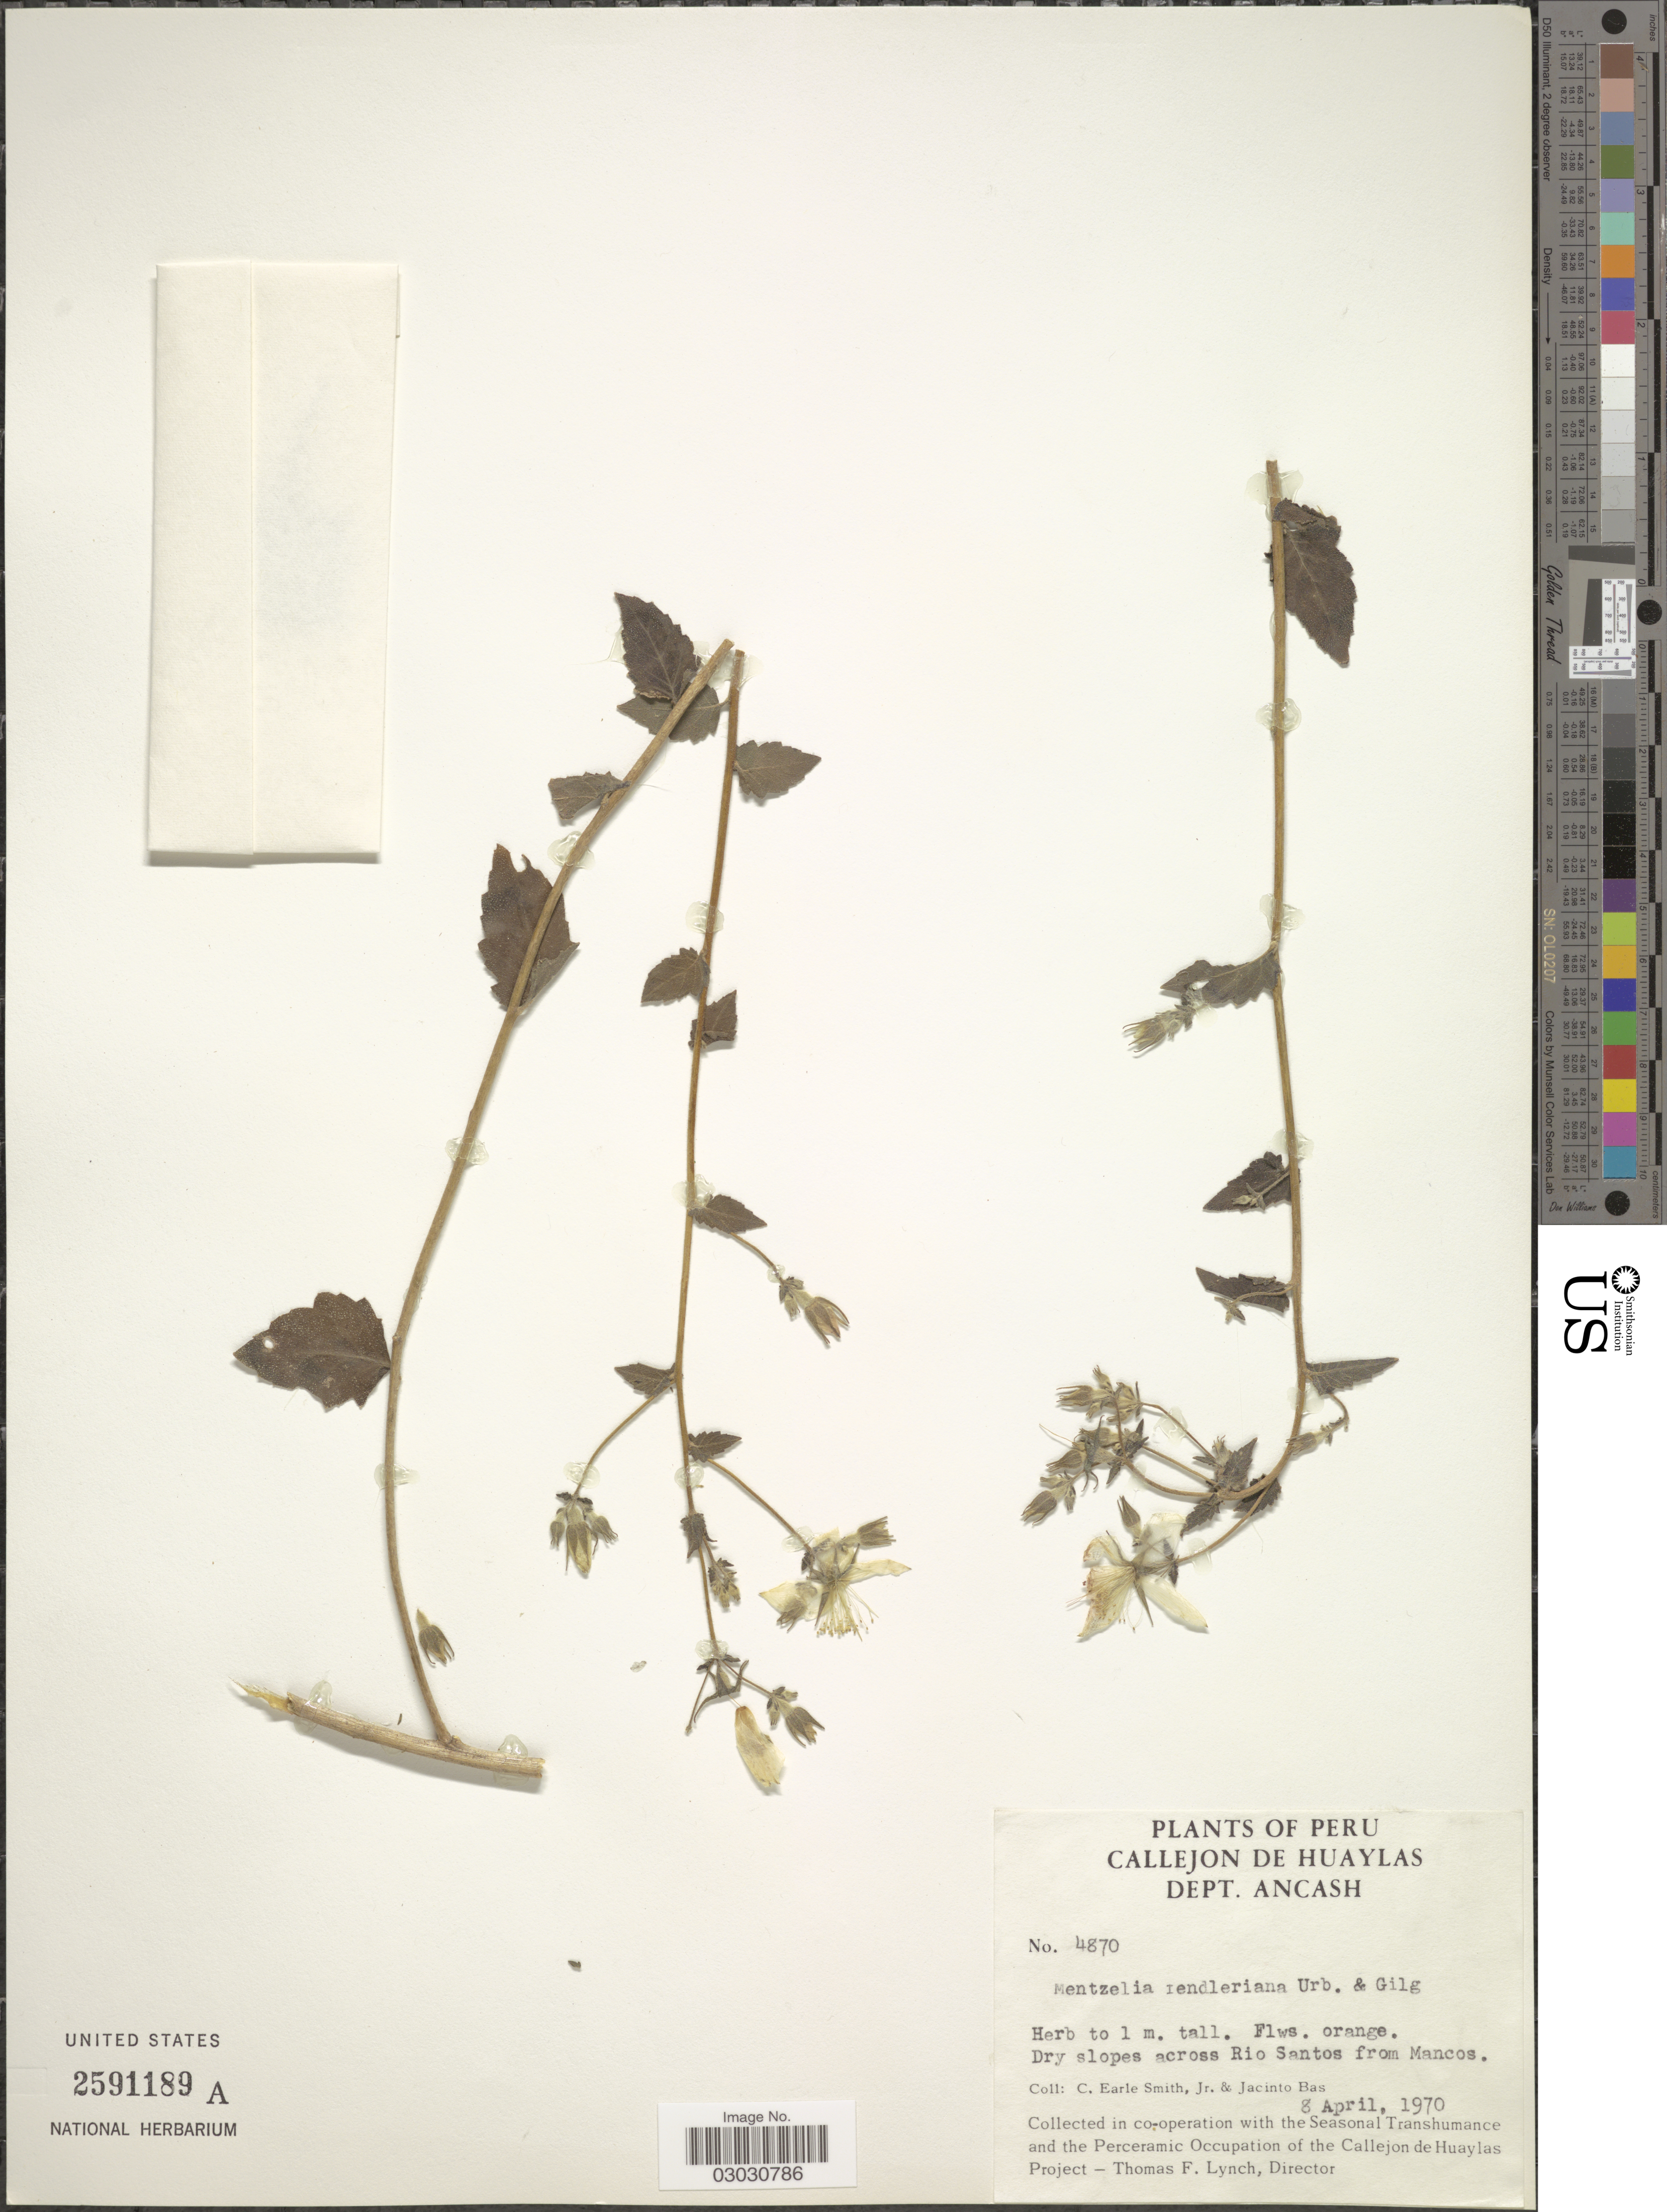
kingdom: Plantae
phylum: Tracheophyta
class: Magnoliopsida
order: Cornales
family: Loasaceae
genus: Mentzelia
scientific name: Mentzelia fendleriana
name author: Urb. & Gilg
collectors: C. E. Smith Jr. & J. Bas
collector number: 4870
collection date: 1970-04-08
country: Peru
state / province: Ancash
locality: Callejon de Huaylas. Dry slopes across Rio Santos from Mancos.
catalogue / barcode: US 2591189A